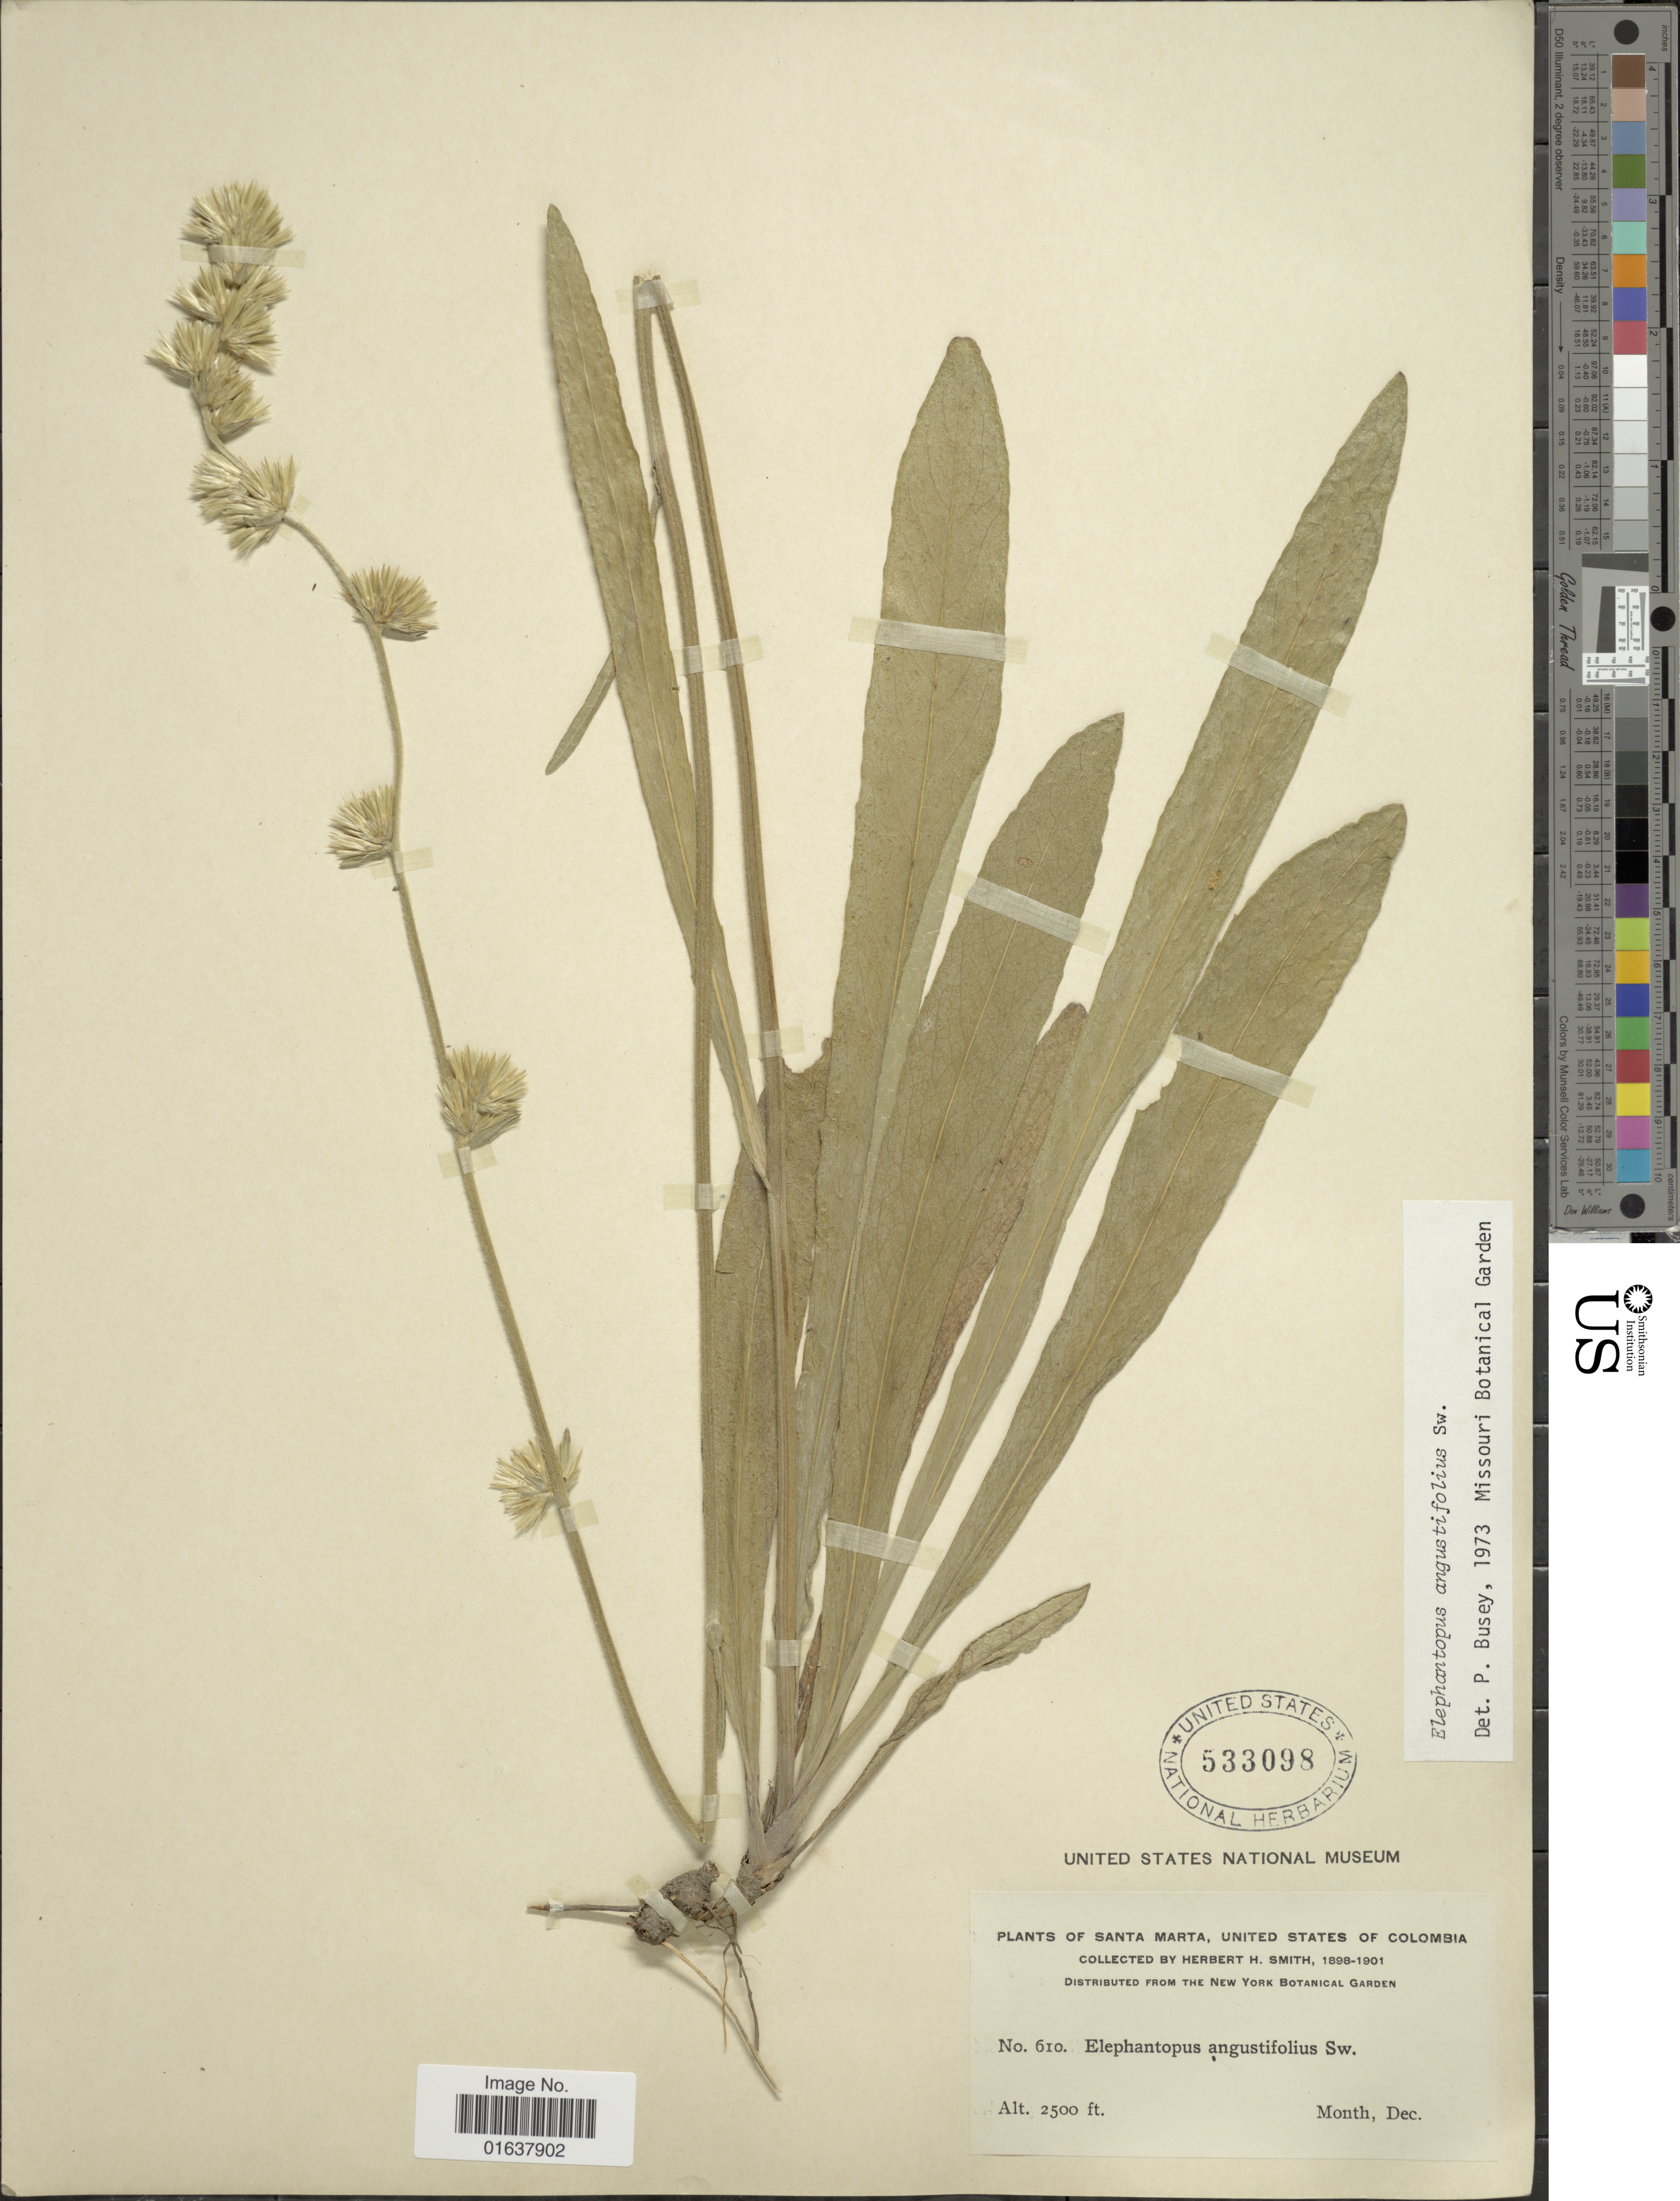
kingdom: Plantae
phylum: Tracheophyta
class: Magnoliopsida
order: Asterales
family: Asteraceae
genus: Orthopappus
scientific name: Orthopappus angustifolius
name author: (Sw.) Gleason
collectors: Herbert H. Smith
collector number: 610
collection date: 1898-12/1901-12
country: Colombia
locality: Santa Marta, United States of Colombia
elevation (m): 762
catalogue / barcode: US 533098